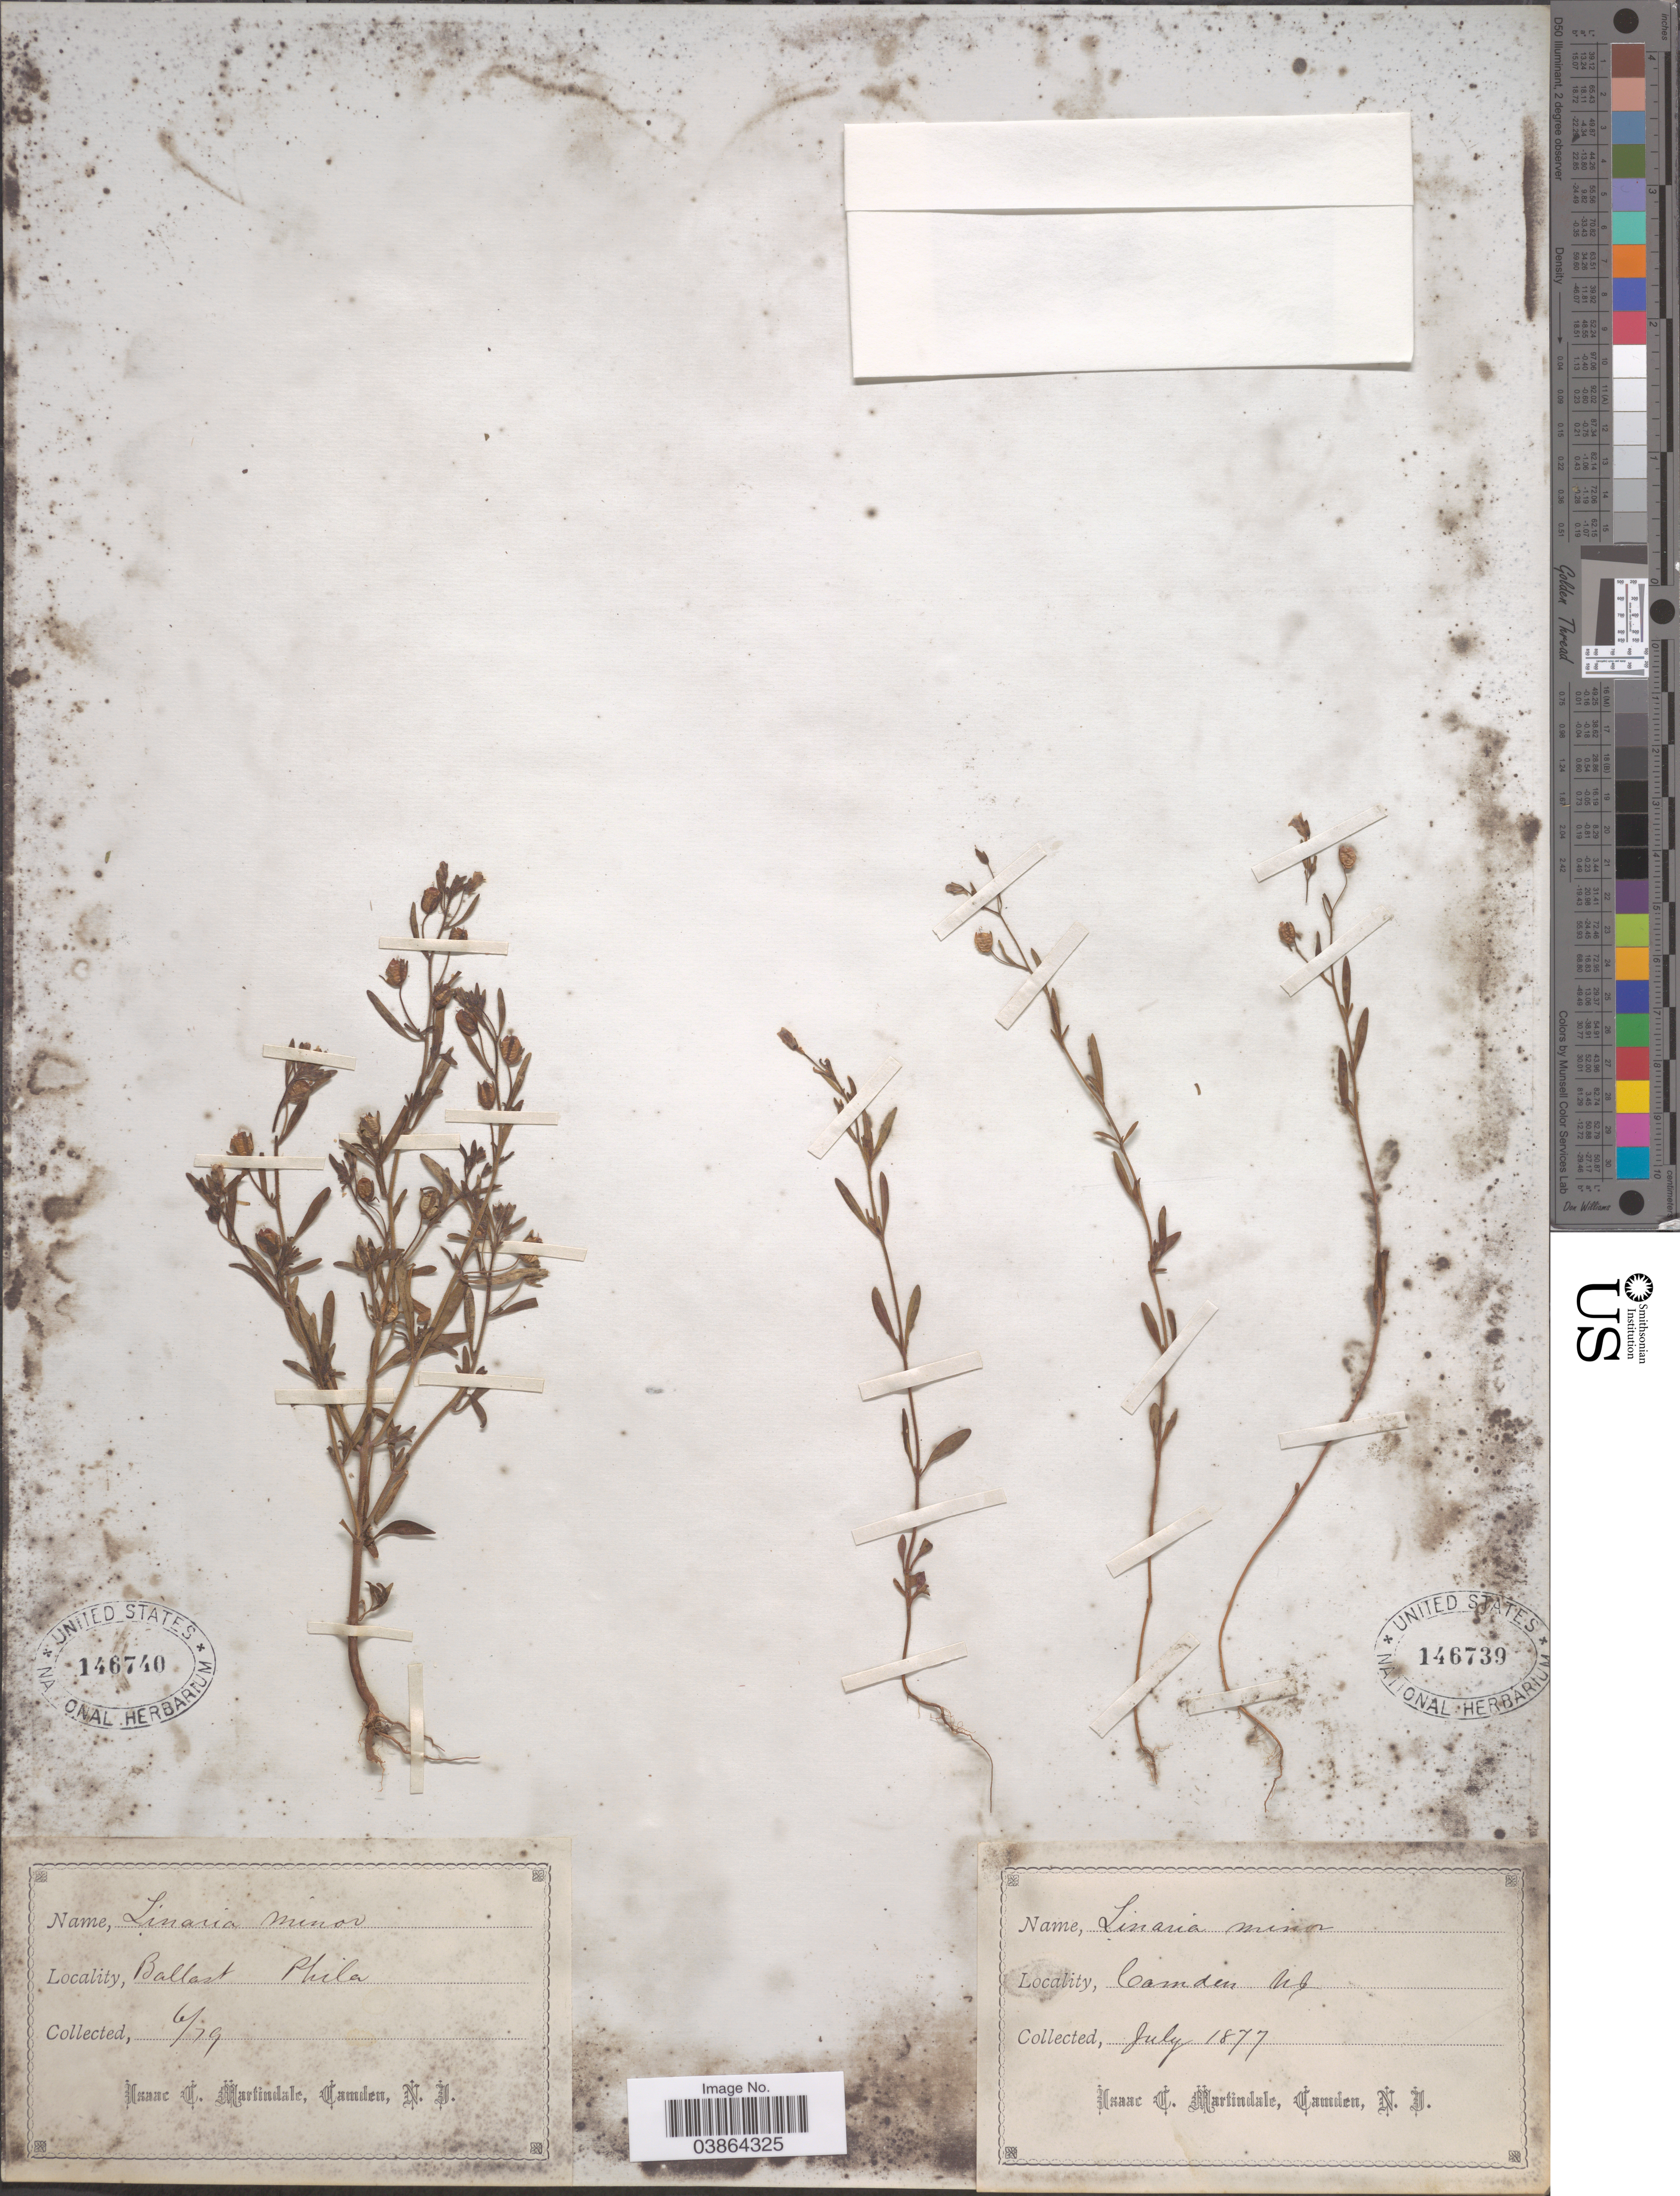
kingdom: Plantae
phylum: Tracheophyta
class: Magnoliopsida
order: Lamiales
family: Plantaginaceae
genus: Chaenorrhinum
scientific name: Chaenorrhinum minor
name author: (L.) Lange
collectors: I. C. Martindale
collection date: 1877-07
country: United States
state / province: New Jersey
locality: Camden.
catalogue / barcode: US 146739-2